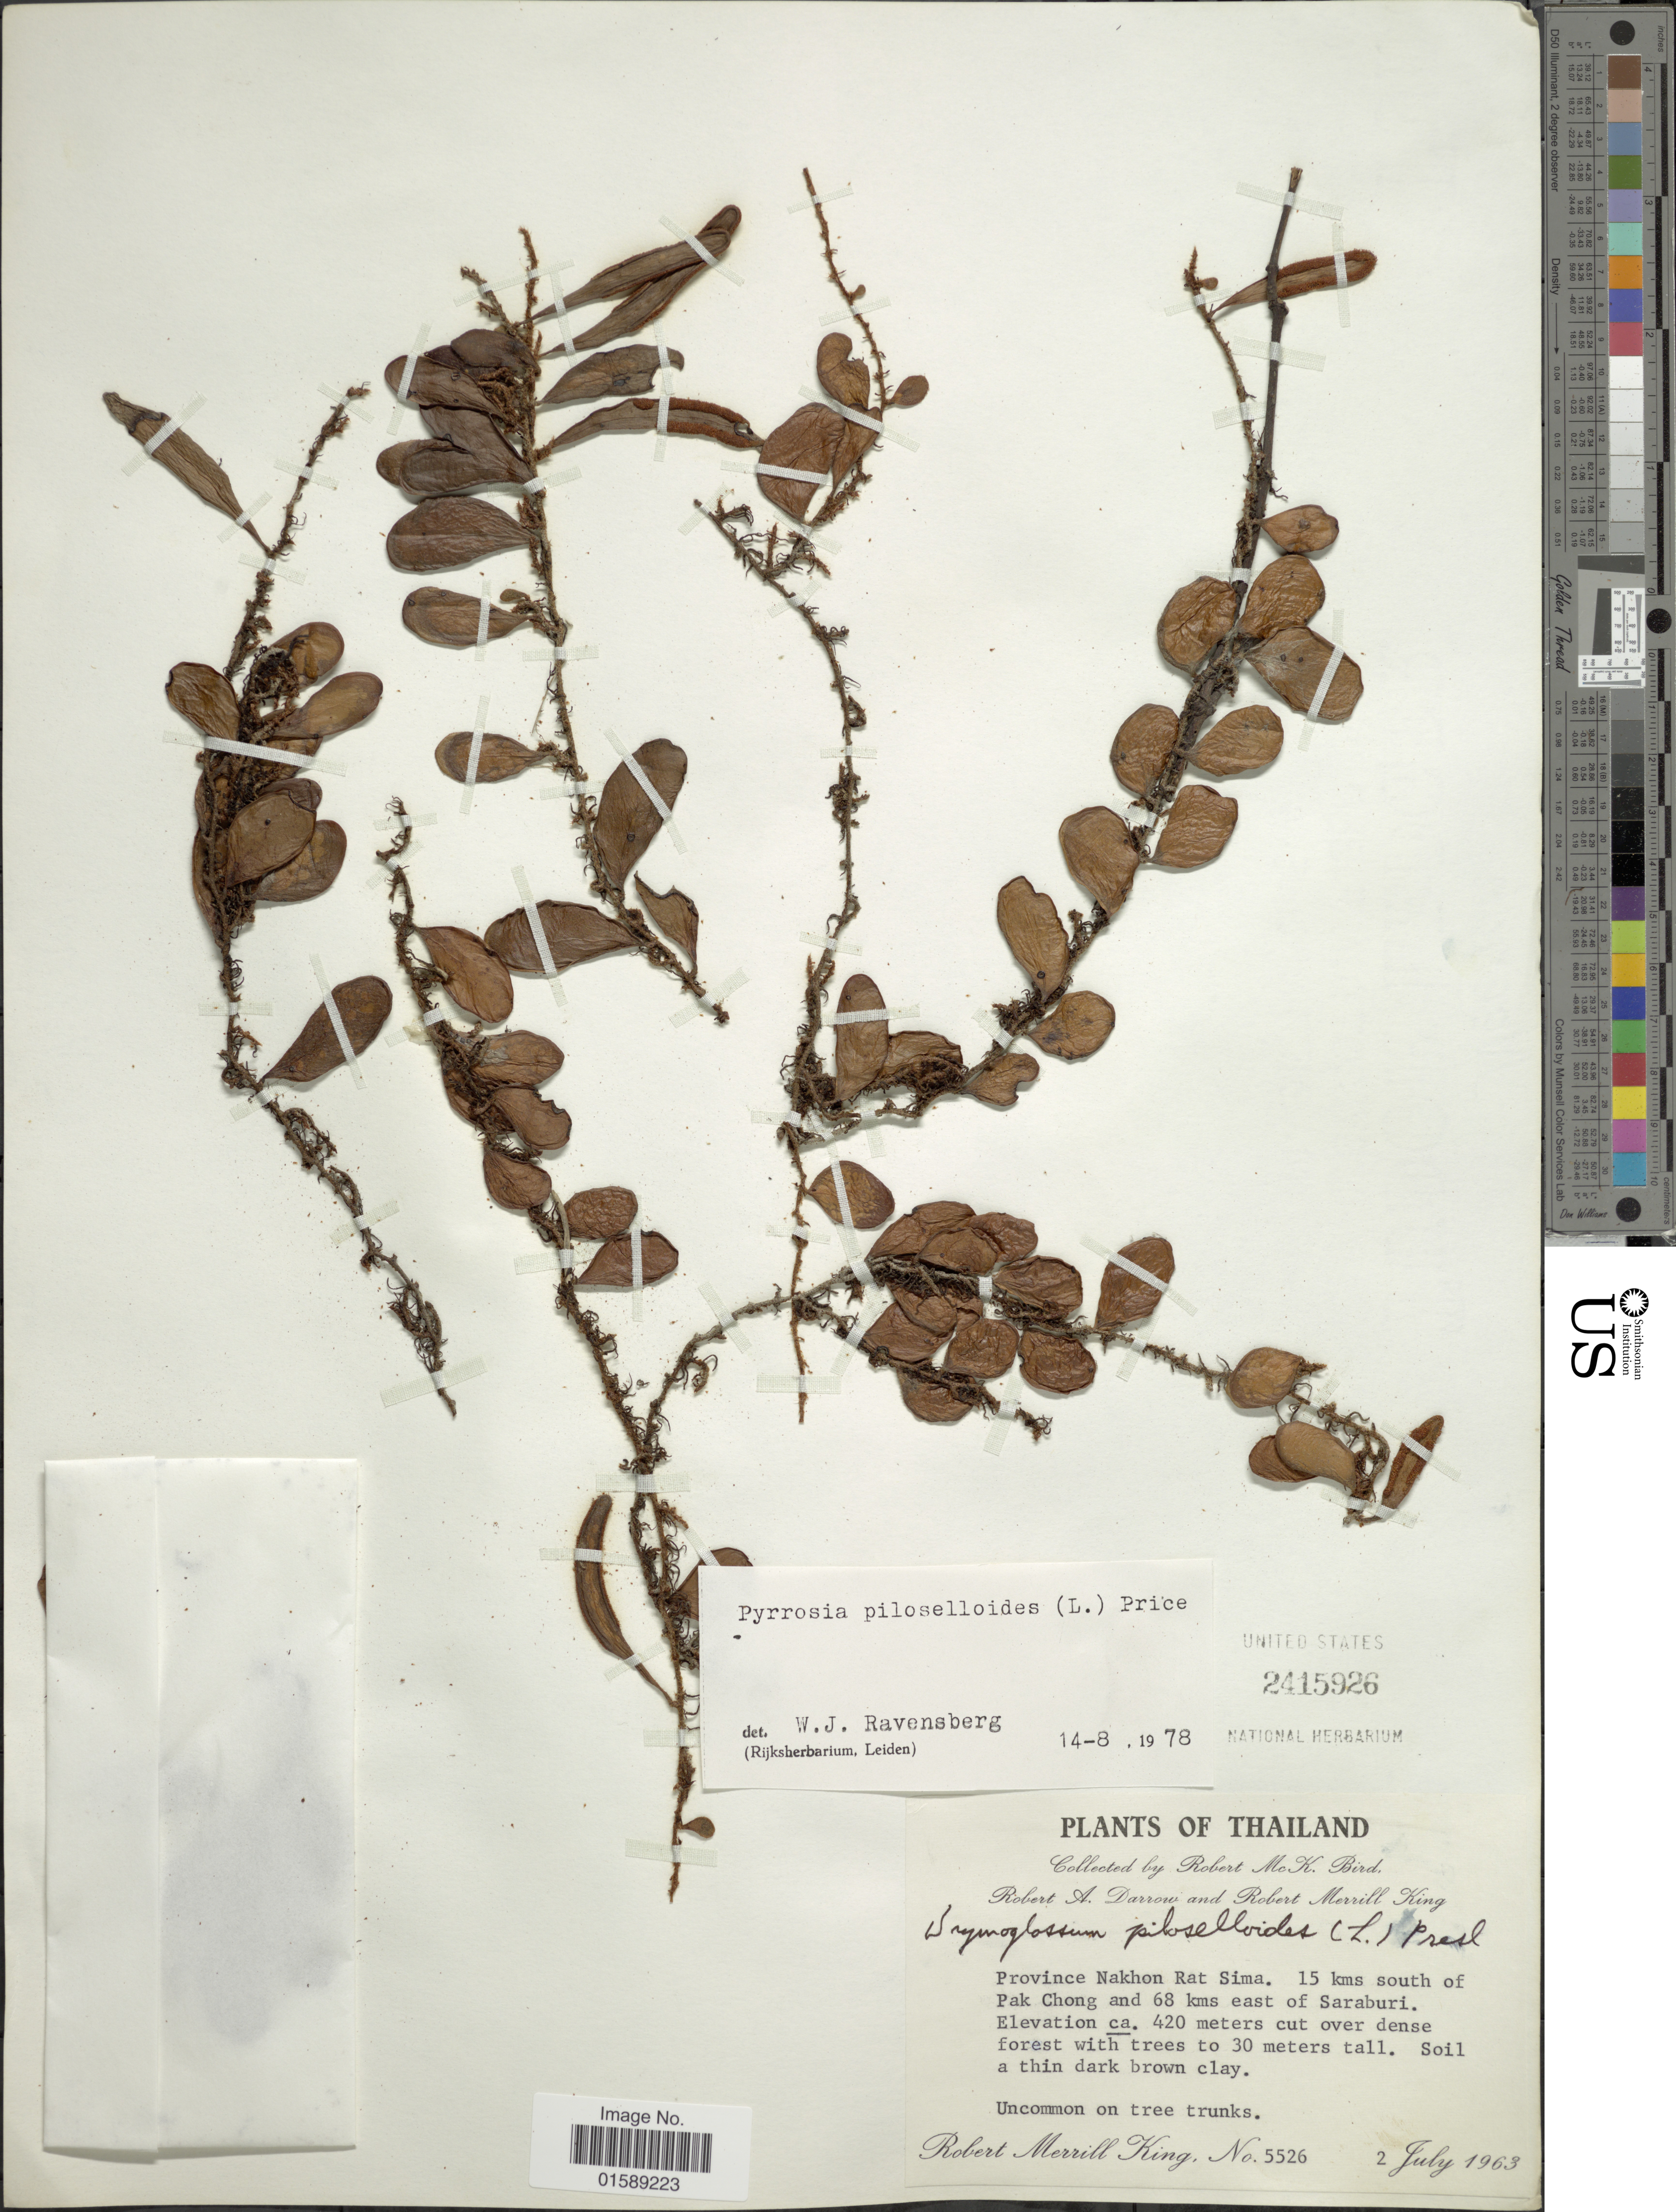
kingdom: Plantae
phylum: Tracheophyta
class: Polypodiopsida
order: Polypodiales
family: Polypodiaceae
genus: Pyrrosia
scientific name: Pyrrosia piloselloides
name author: (L.) M.G. Price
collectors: R. M. Bird, R. A. Darrow & R. M. King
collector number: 5526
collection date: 1963-07-02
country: Thailand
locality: Thailand, Province Nakhon Rat Sima. 15 kms south of Pak Chong and 68 kms east of Saraburi.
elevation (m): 420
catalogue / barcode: US 2415926